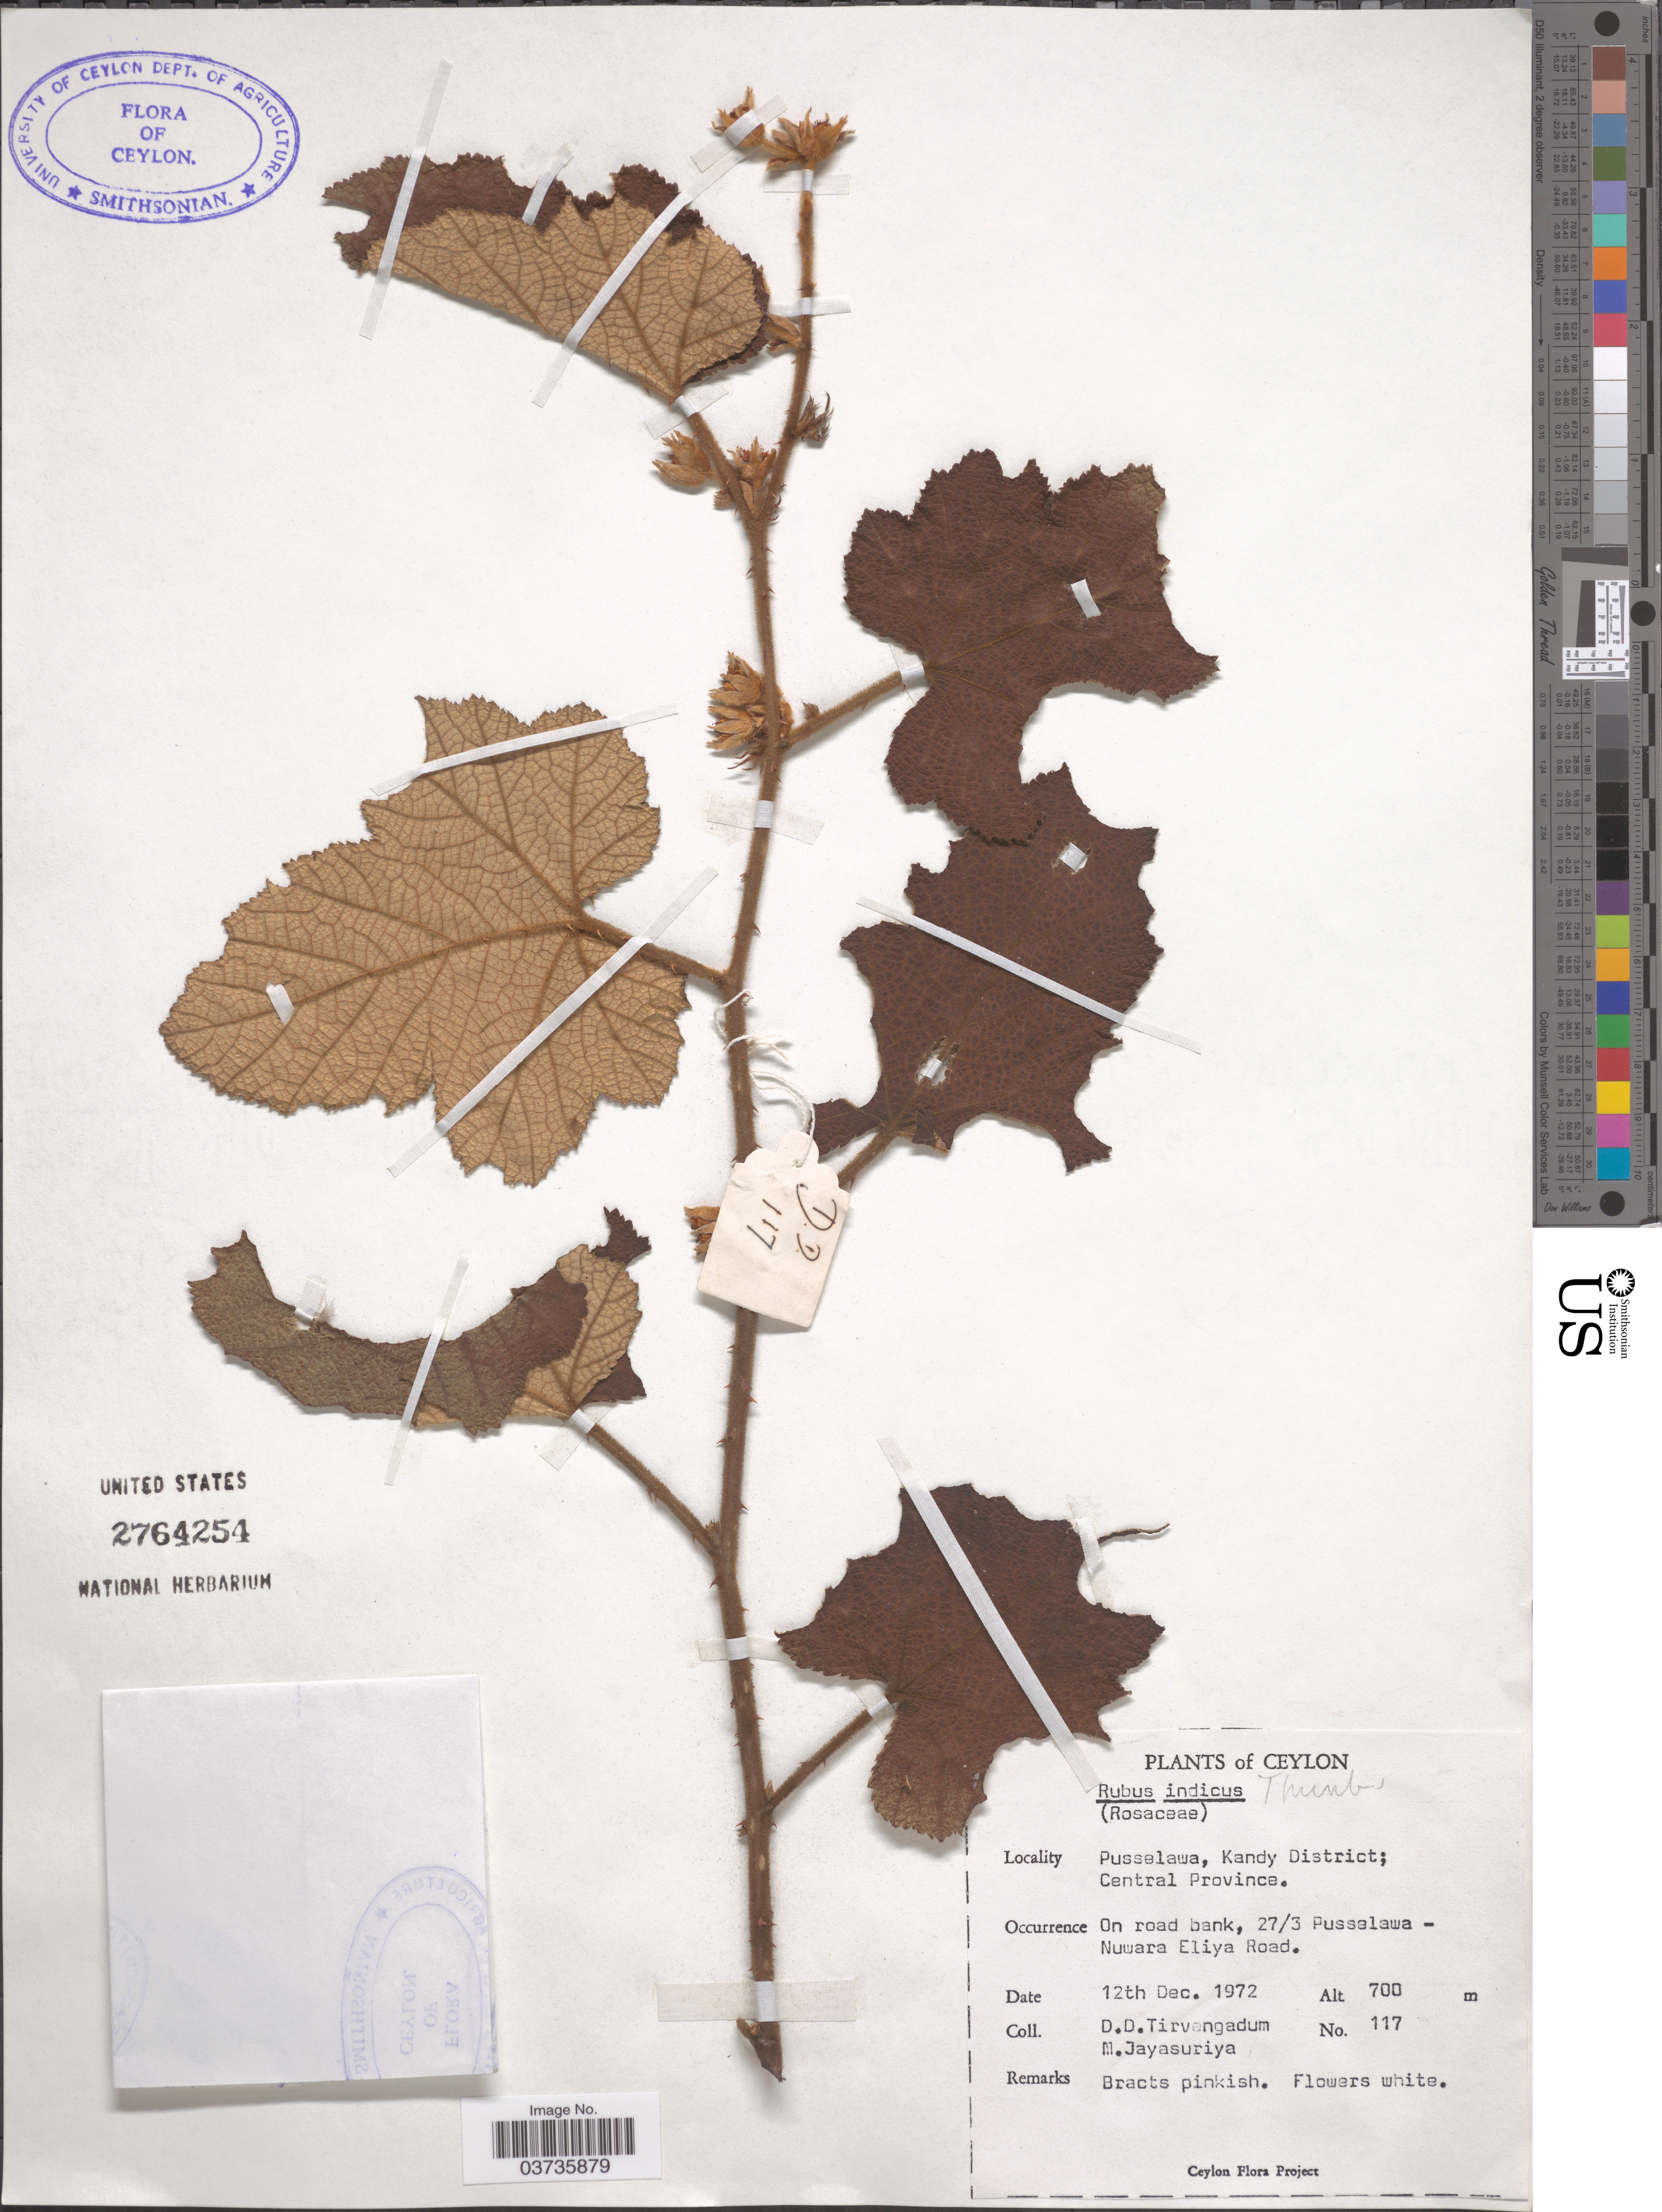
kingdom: Plantae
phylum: Tracheophyta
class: Magnoliopsida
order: Rosales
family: Rosaceae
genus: Rubus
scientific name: Rubus indicus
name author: Lesch. ex Ser.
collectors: D. Tirvengadum & M. Jayasuriya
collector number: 117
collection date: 1972-12-12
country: Sri Lanka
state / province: Central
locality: Ceylon. Pusselawa, Kandy District. 27/3 Pusselawa - Nuwara Eliya Road.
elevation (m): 700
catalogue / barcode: US 2764254